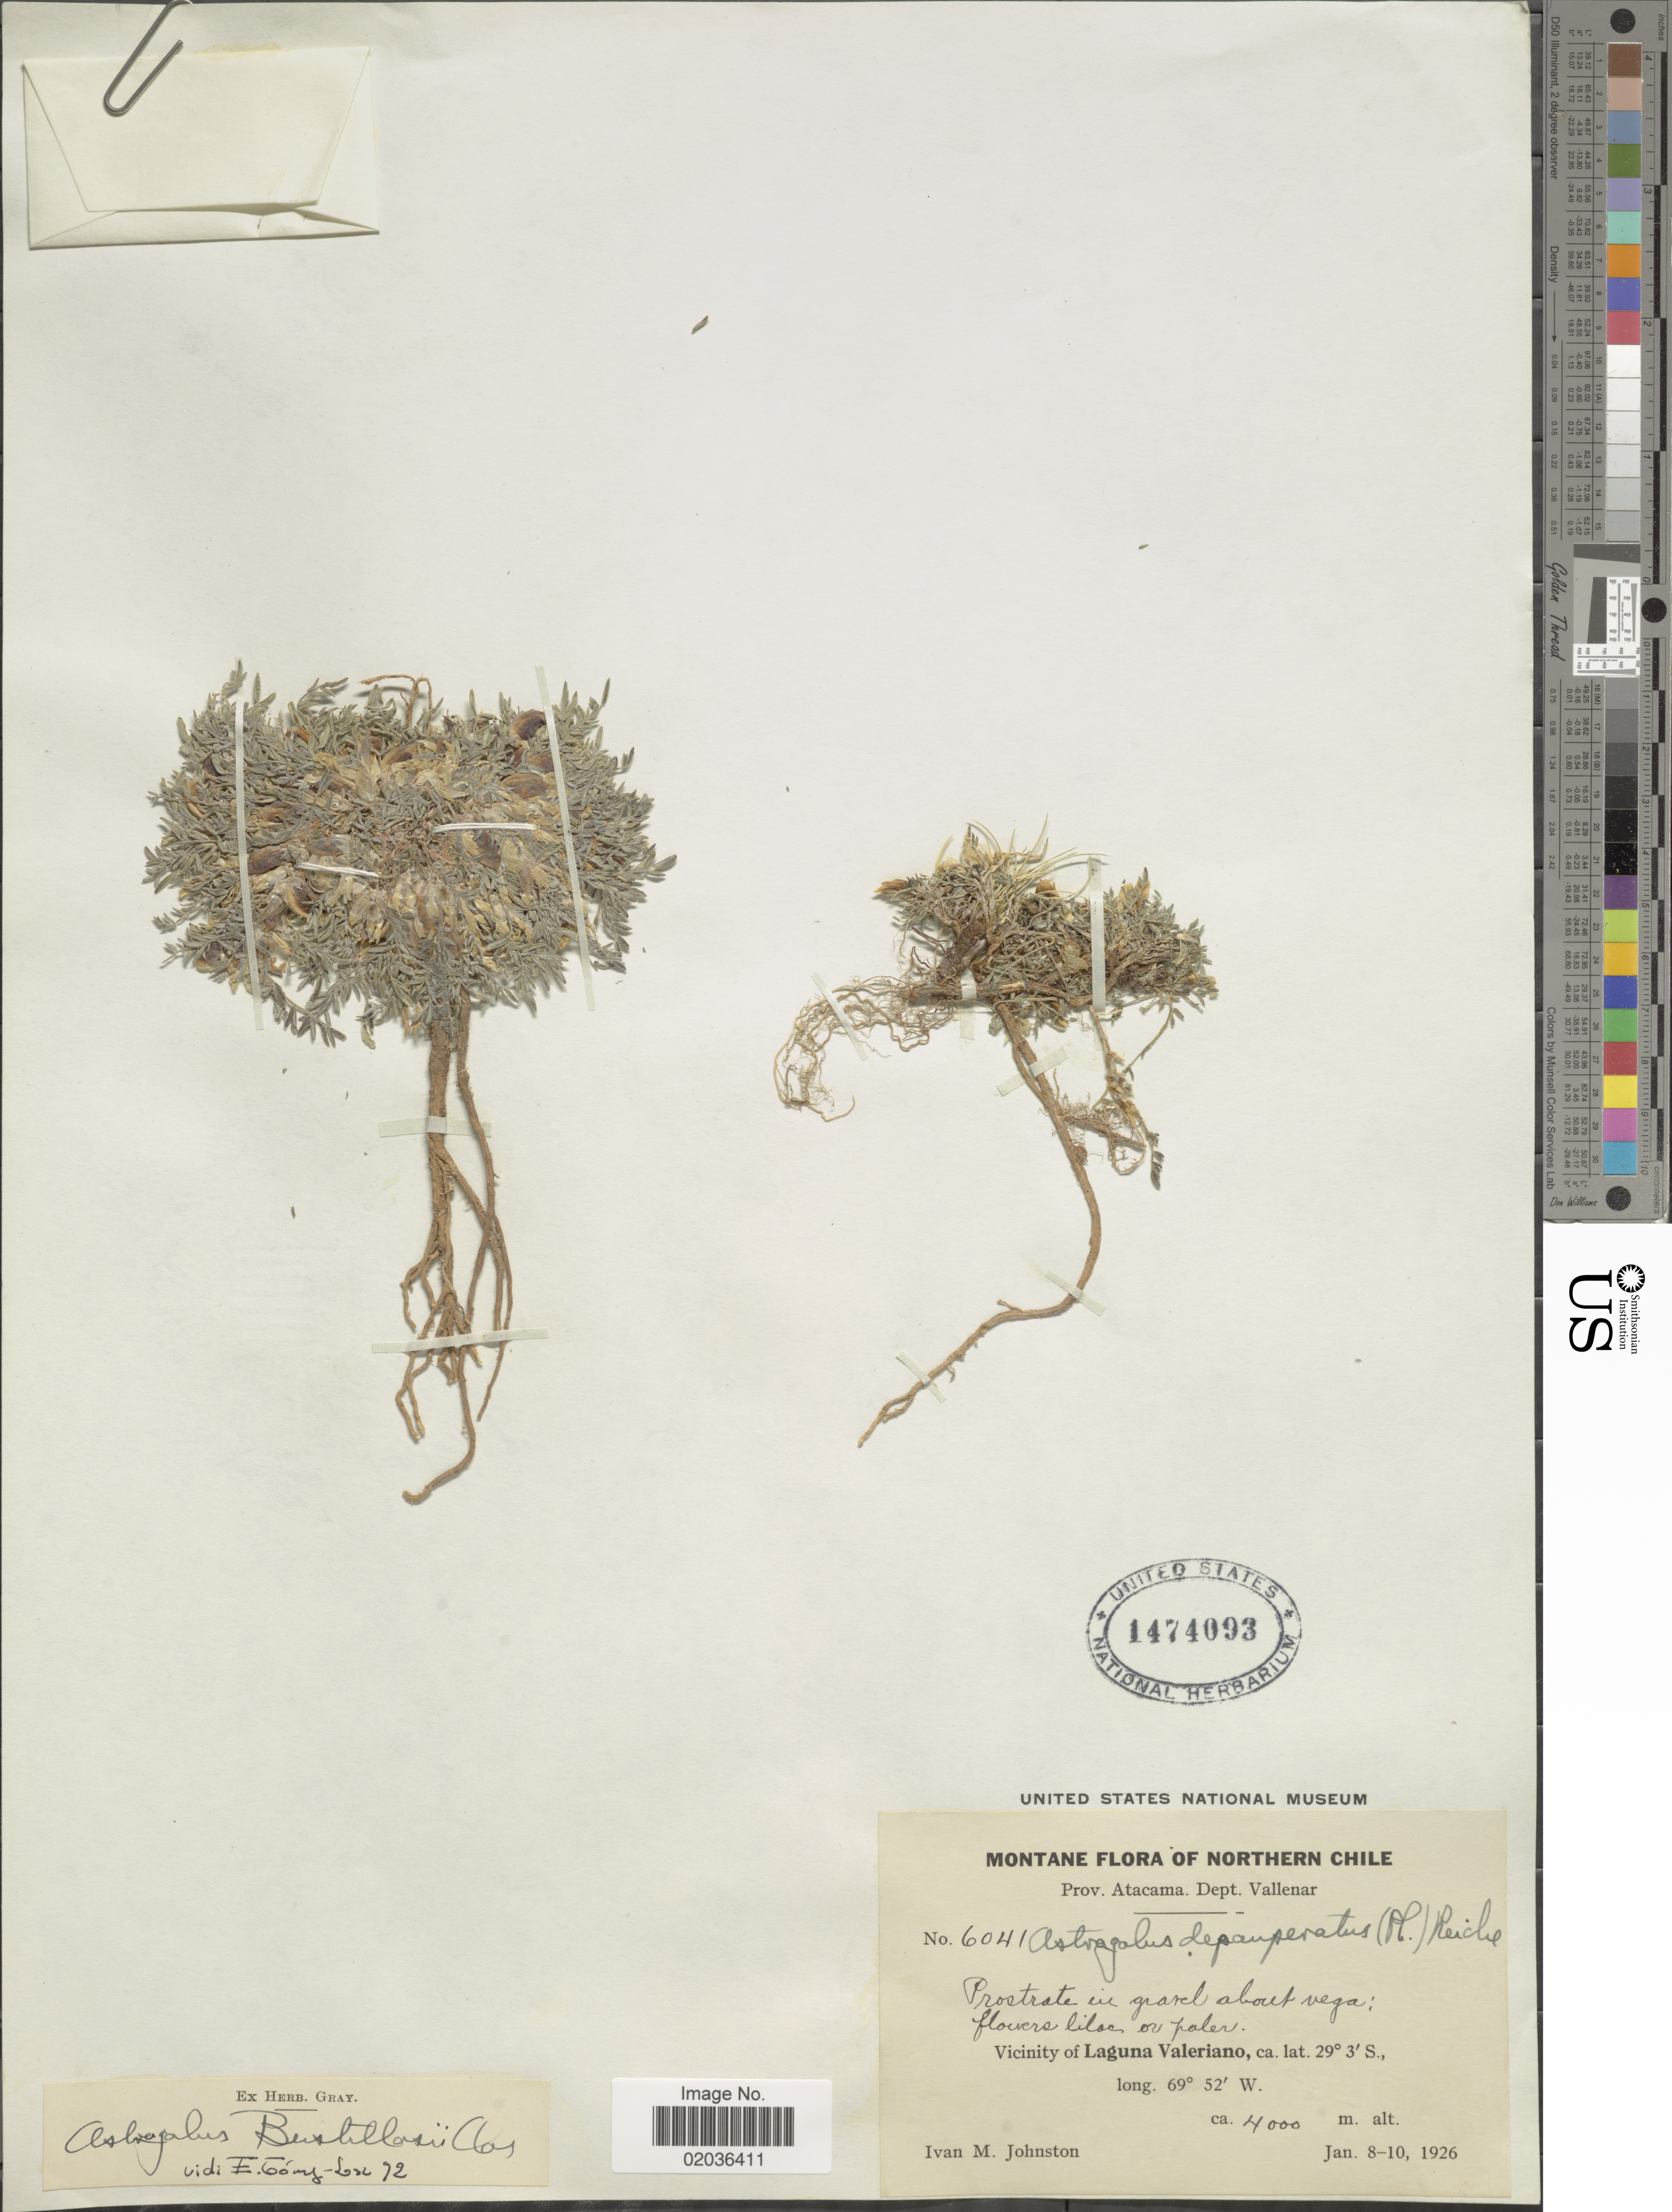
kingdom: Plantae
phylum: Tracheophyta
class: Magnoliopsida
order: Fabales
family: Fabaceae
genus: Astragalus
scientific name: Astragalus bustillosii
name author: Clos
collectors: I.M. Johnston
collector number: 6041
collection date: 1926-01-08/1926-01-10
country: Chile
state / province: Atacama (III)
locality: Prov. Atacama. Dept. Vallenar. Vicinity of Laguna Valeriano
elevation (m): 4000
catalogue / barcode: US 1474093